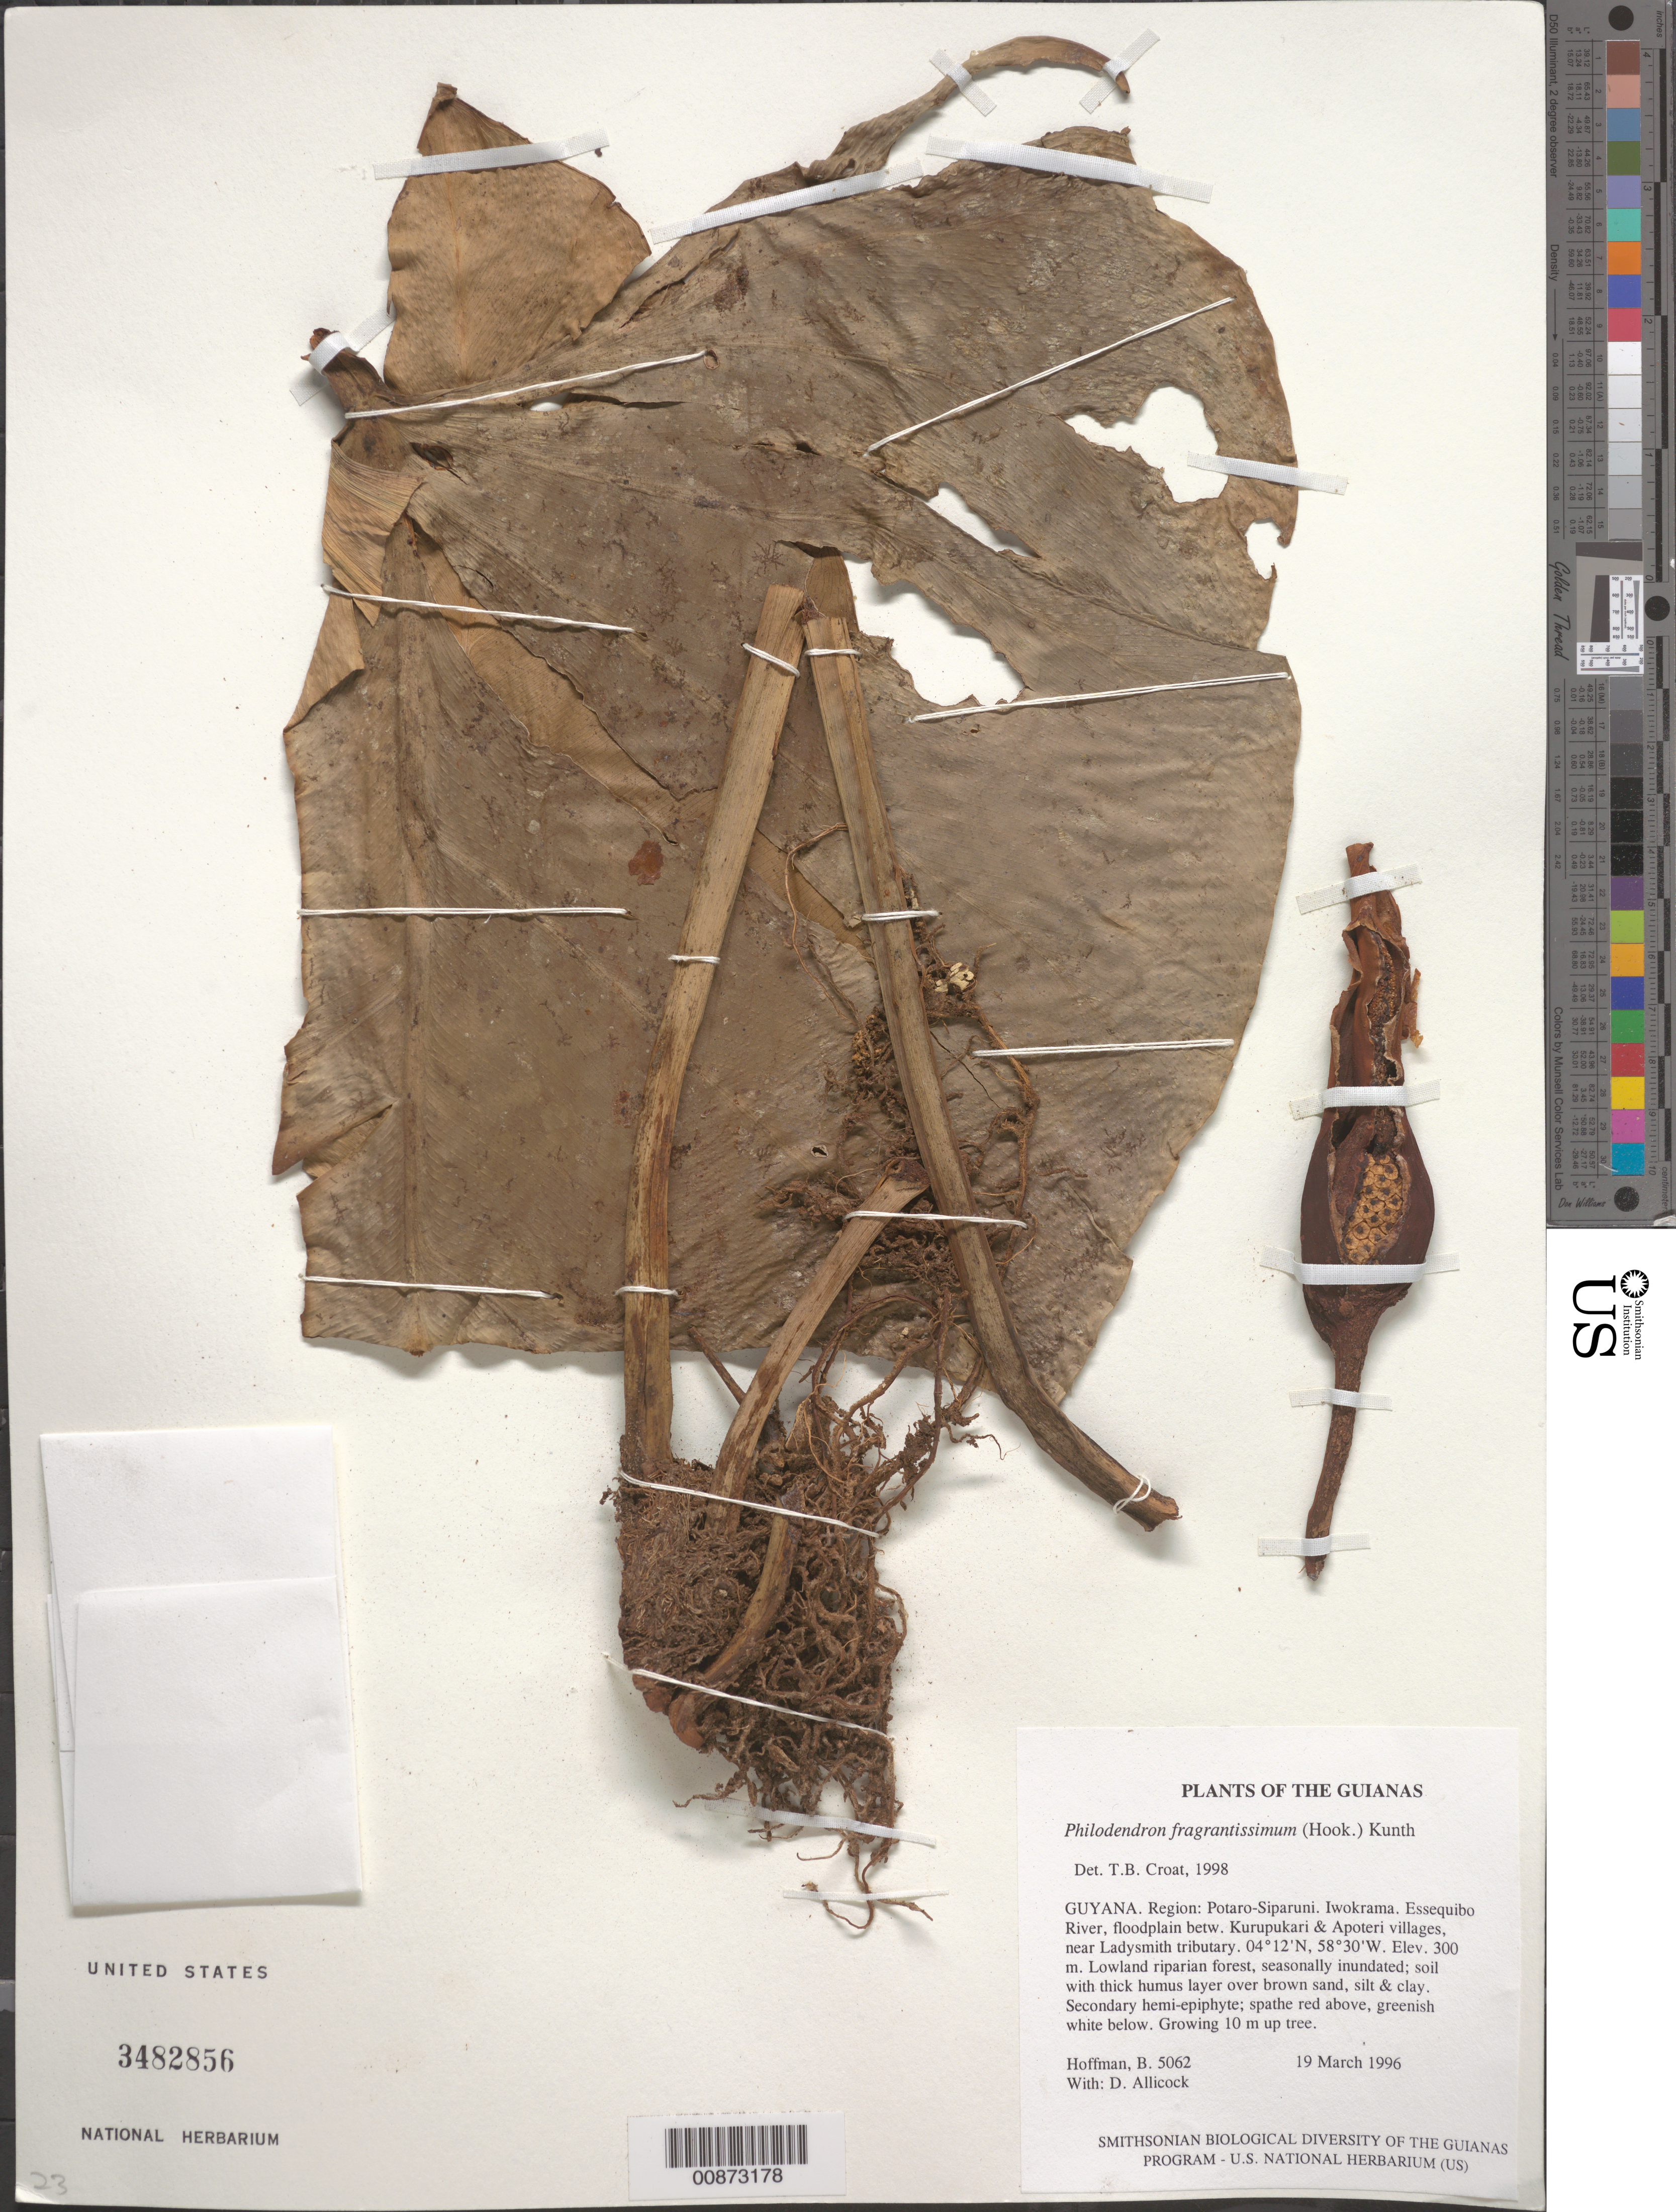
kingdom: Plantae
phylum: Tracheophyta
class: Liliopsida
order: Alismatales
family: Araceae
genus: Philodendron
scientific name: Philodendron fragrantissimum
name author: (G. Don) Kunth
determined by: Croat, Thomas B., Missouri Botanical Garden (MO)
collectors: B. Hoffman & D. Allicock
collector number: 5062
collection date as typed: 19 March 1996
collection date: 1996-03-19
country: Guyana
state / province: Potaro-Siparuni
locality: Iwokrama. Essequibo River, floodplain between Kurupukari & Apoteri villages, near Ladysmith tributary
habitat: Lowland riparian forest, seasonally inundated; soil with thick humus layer over brown sand, silt & clay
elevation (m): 300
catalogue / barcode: US 3482856